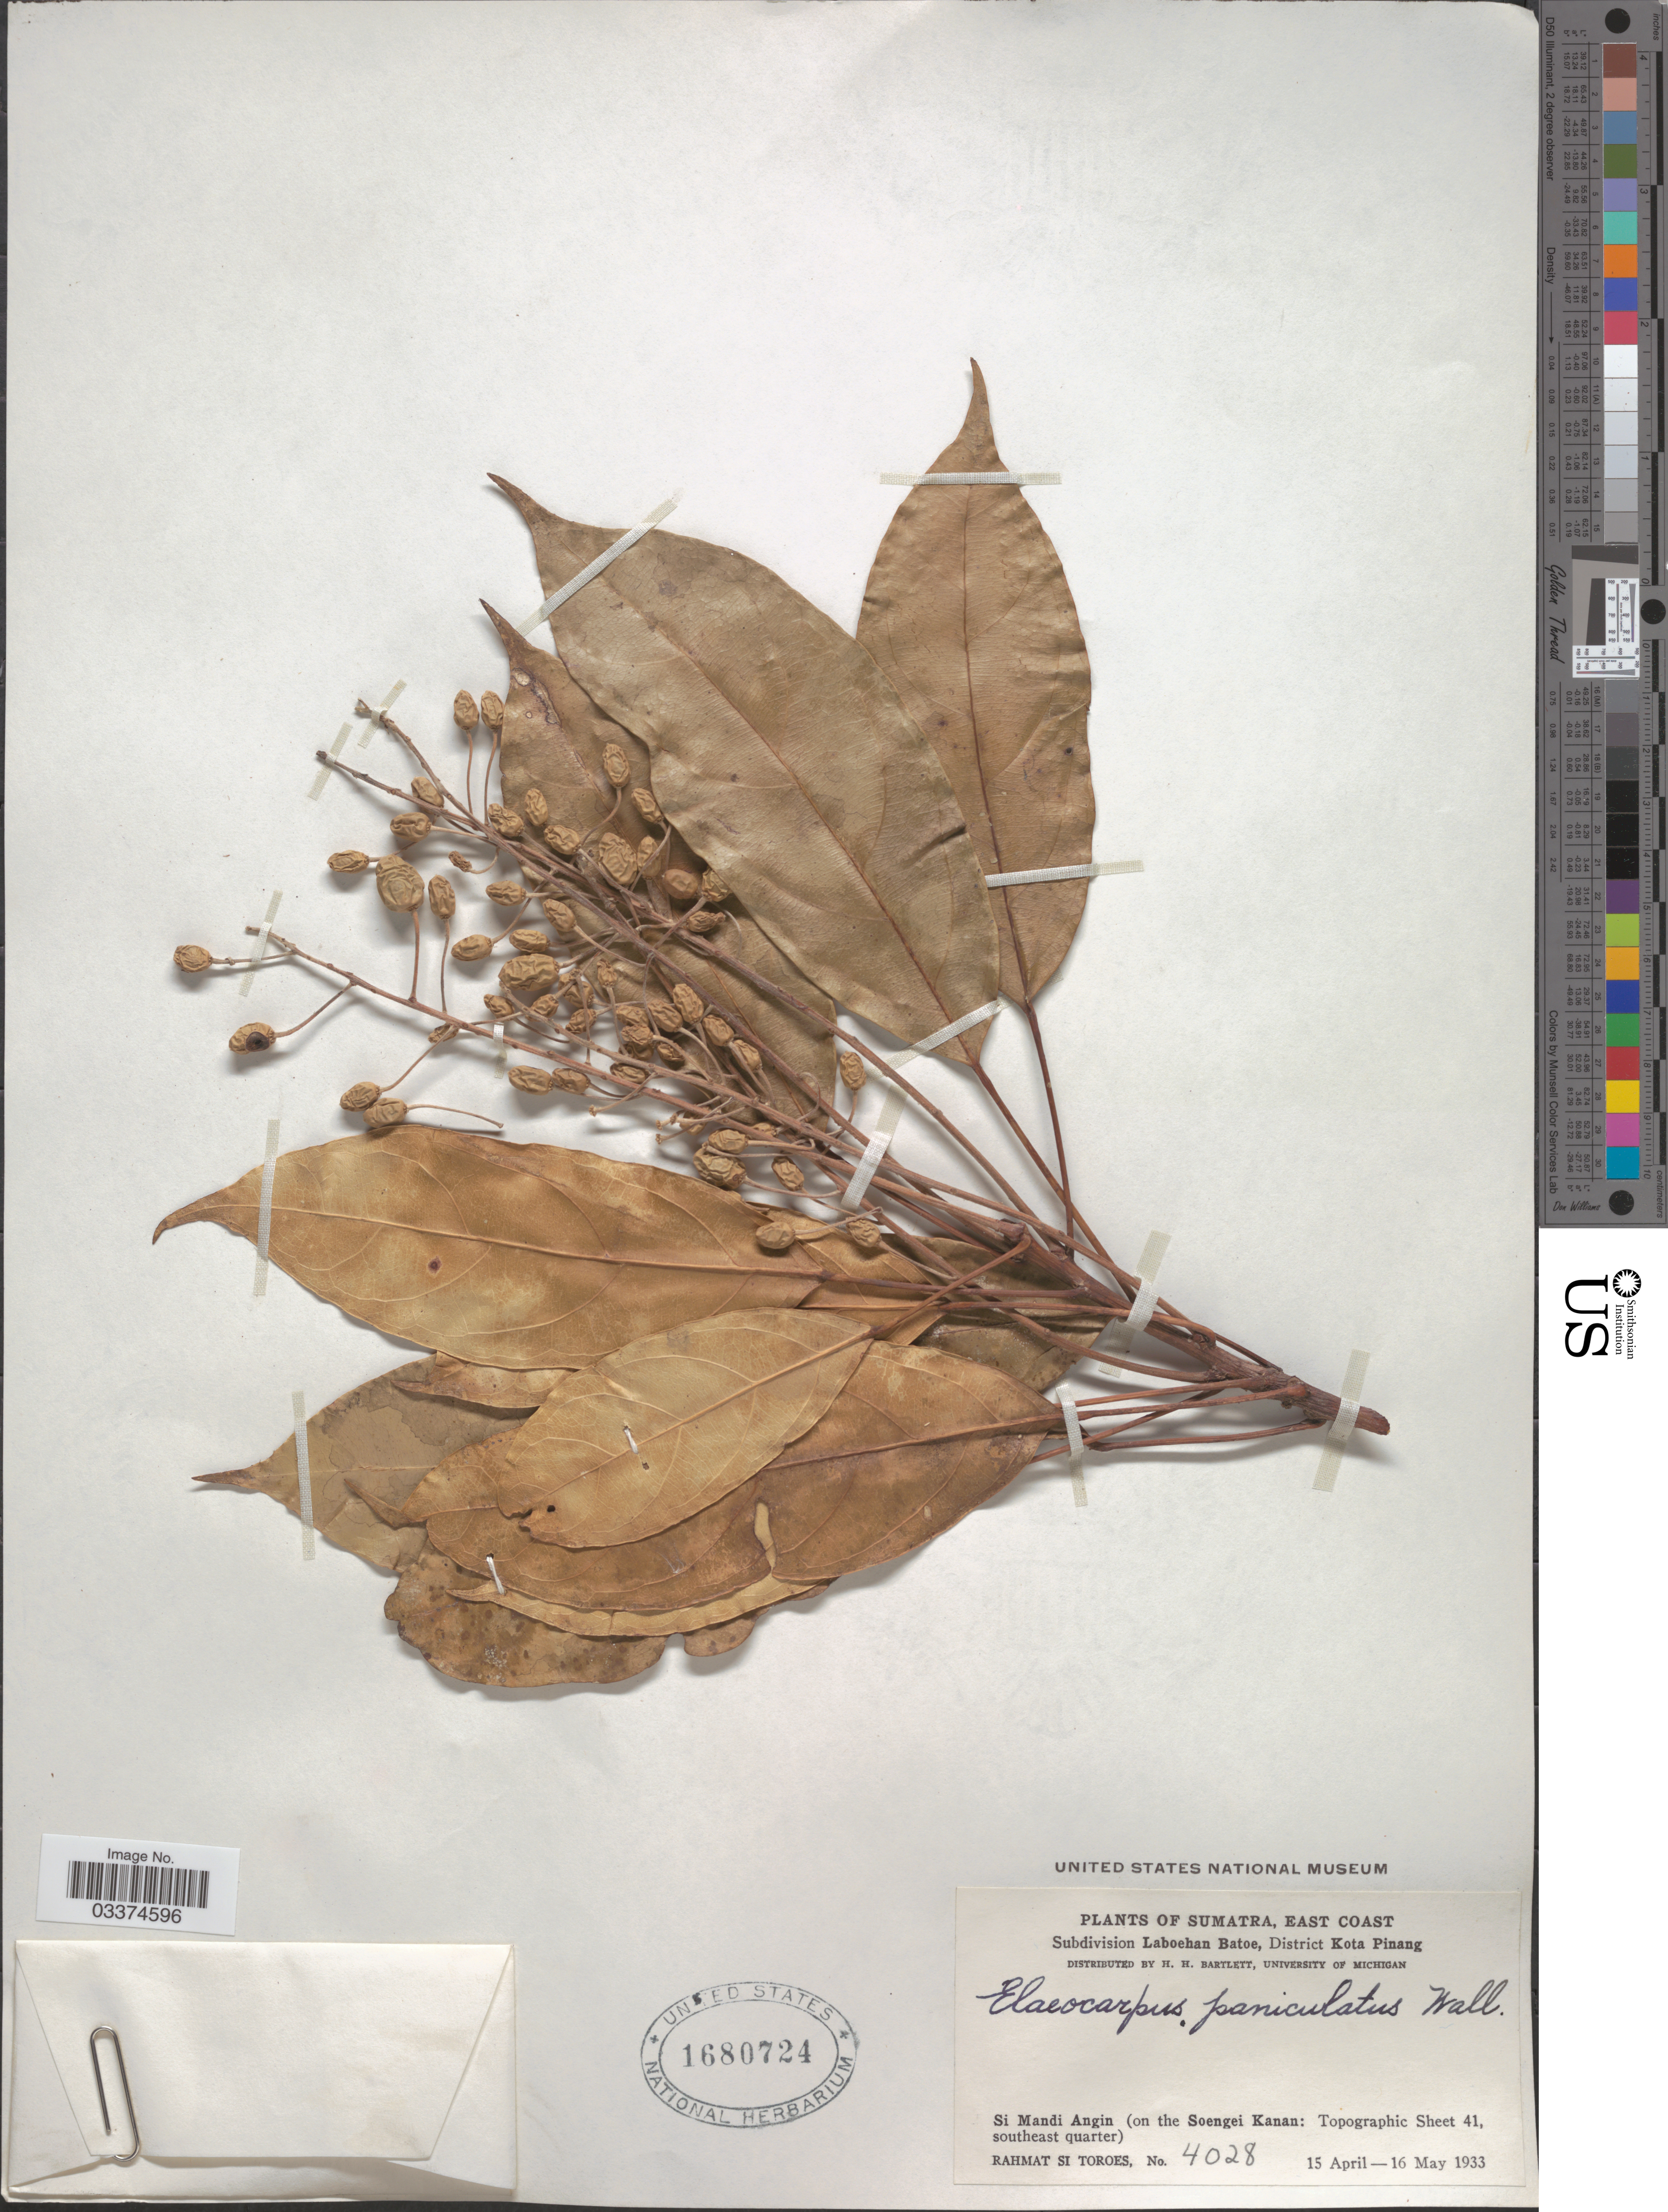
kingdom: Plantae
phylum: Tracheophyta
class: Magnoliopsida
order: Oxalidales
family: Elaeocarpaceae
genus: Elaeocarpus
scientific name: Elaeocarpus paniculatus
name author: Wall. ex K. Müller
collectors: Rahmat Si Boeea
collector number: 4028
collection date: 1933-04-15/1933-05-16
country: Indonesia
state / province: Sumatra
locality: East Coast, Subdivision Laboehan Batoe, District Kota Pinang, Si Mandi Angin (on the Soengei Kanan: Topographic Sheet 41, southeast quarter).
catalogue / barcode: US 1680724